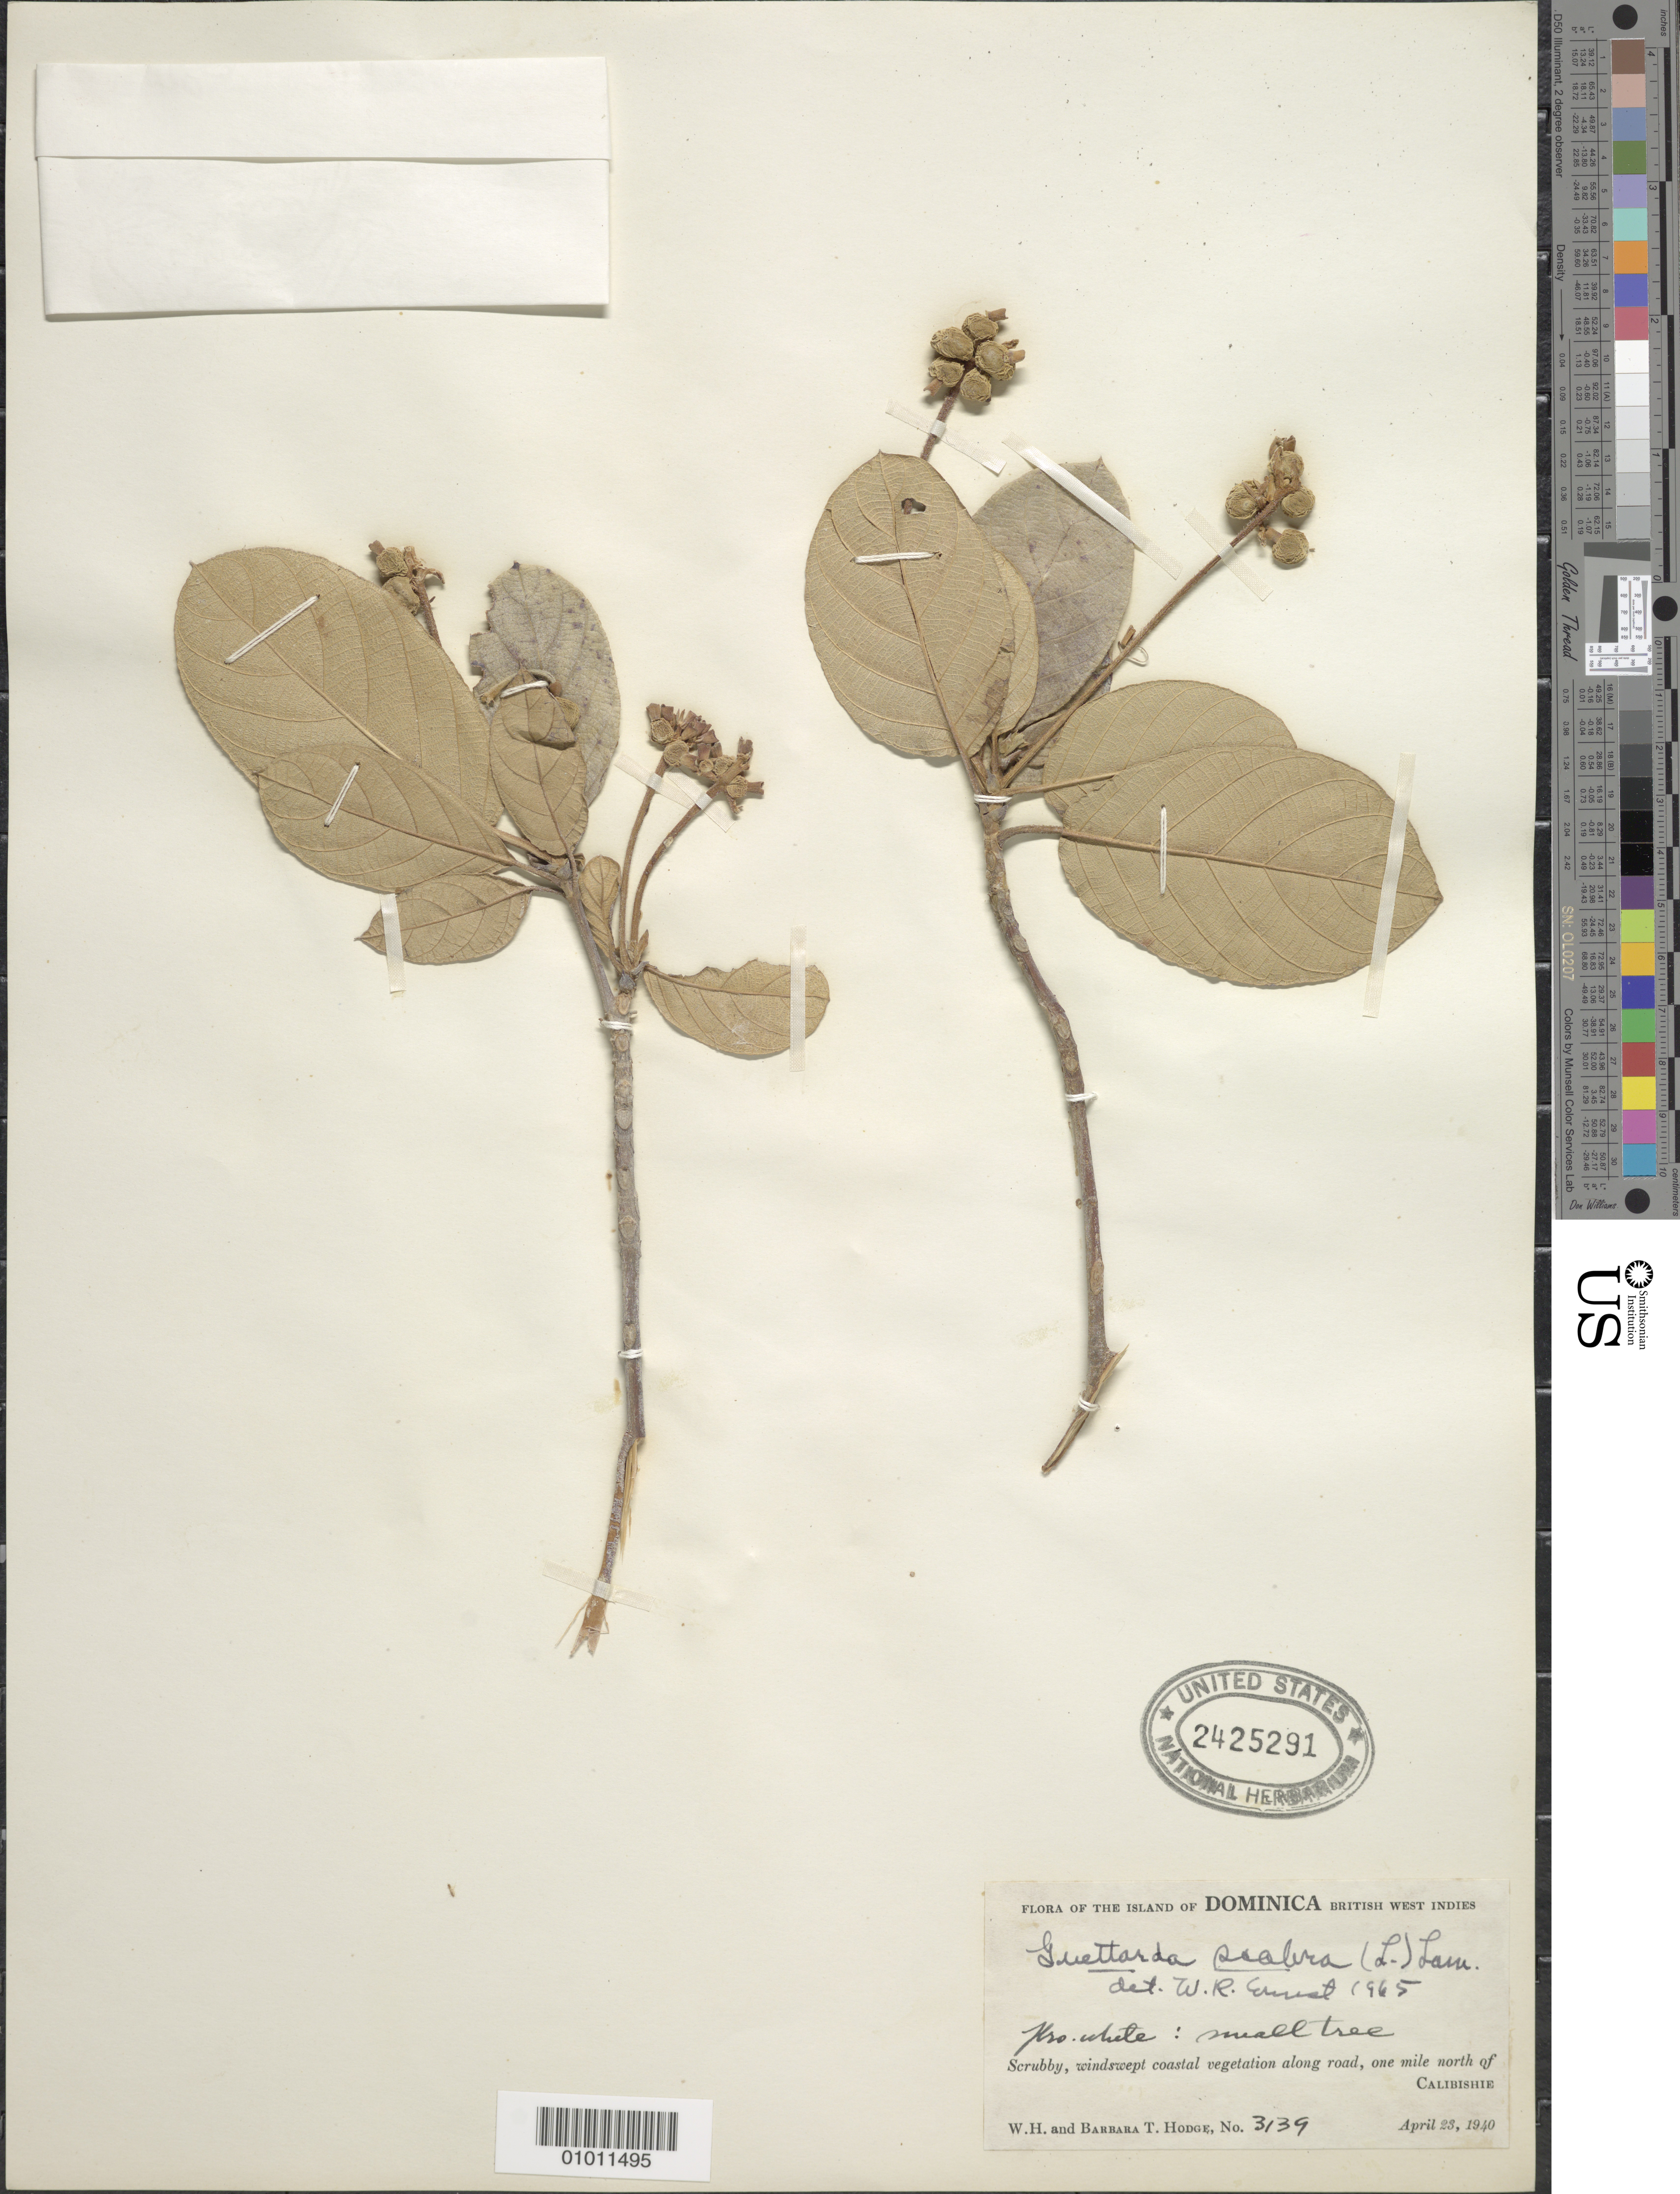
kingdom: Plantae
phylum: Tracheophyta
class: Magnoliopsida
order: Gentianales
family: Rubiaceae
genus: Guettarda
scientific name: Guettarda scabra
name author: (L.) Vent.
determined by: Ernst, W. R., (US), NMNH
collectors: W. Hodge & B. Hodge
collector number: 3139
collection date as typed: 23 Apr 1940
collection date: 1940-04-23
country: Dominica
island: Dominica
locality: Along road one mile north of Calibishie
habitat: Scrubby, windswept coastal vegetation along road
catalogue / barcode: US 2425291